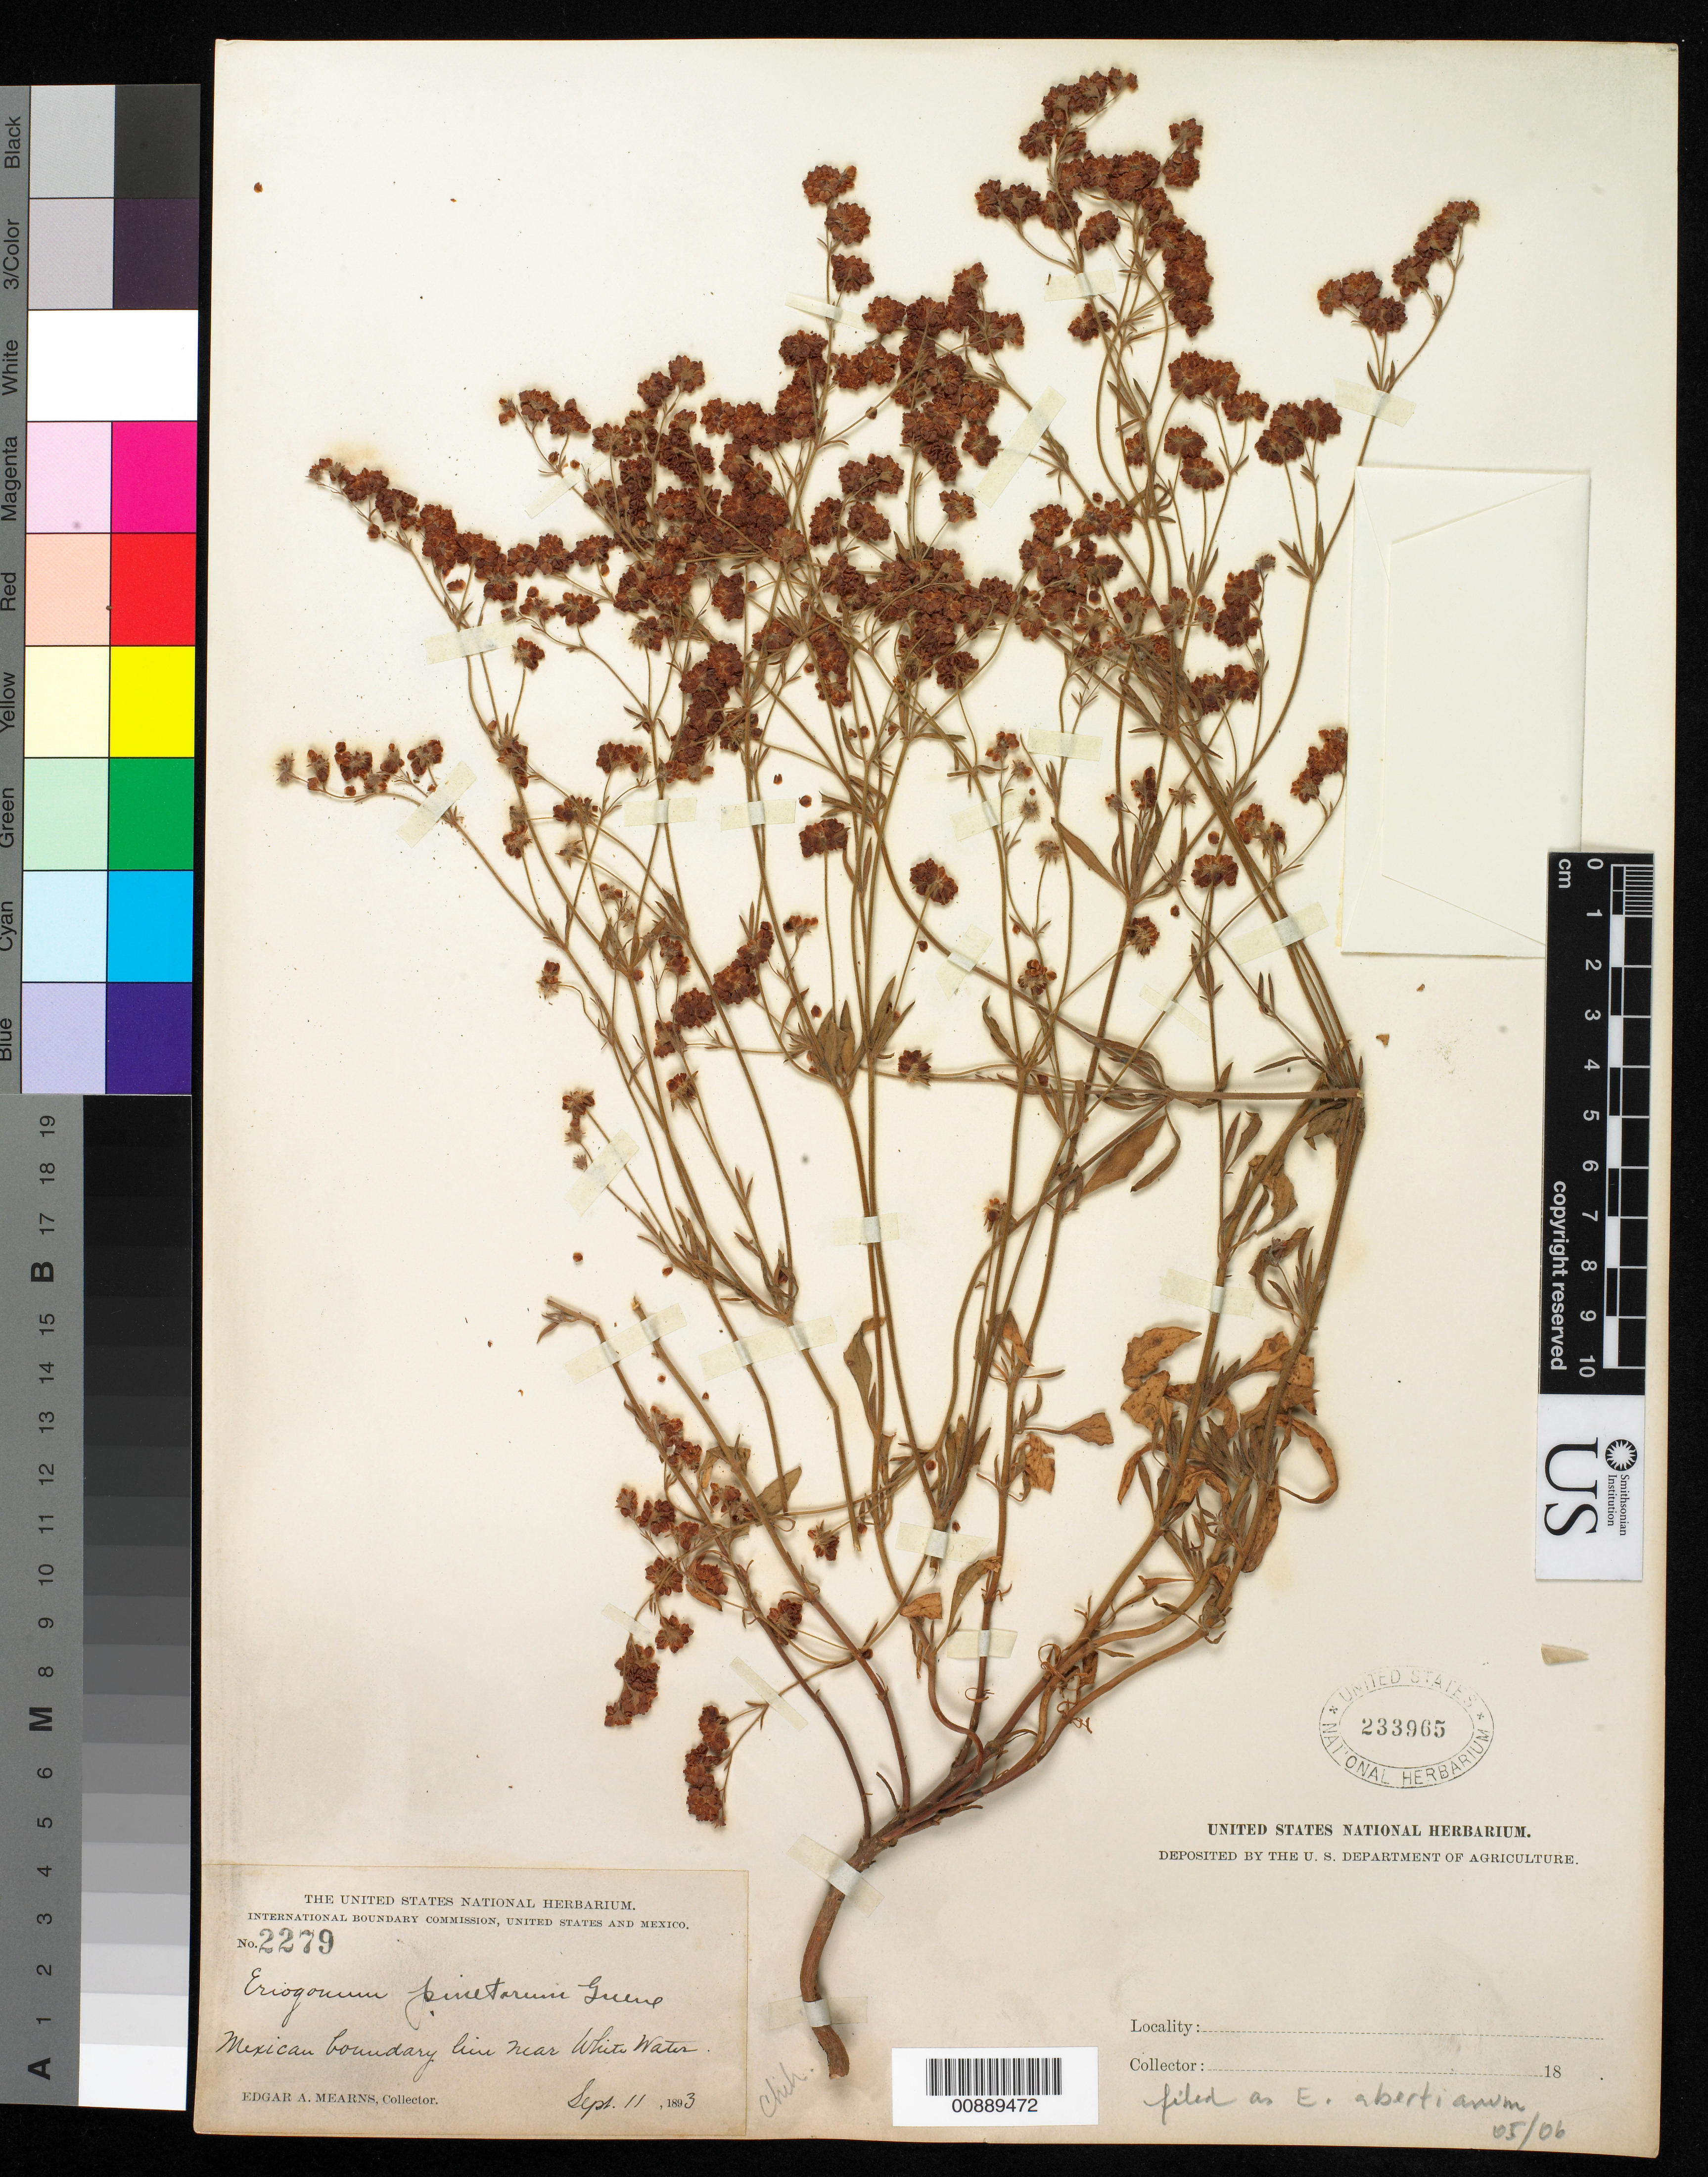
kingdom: Plantae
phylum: Tracheophyta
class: Magnoliopsida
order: Caryophyllales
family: Polygonaceae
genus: Eriogonum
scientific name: Eriogonum abertianum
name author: Torr.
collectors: E. A. Mearns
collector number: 2279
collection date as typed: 11 Sep 1893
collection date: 1893-09-11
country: Mexico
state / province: Chihuahua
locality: Mexican Boundary Line near White Water.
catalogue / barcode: US 233965